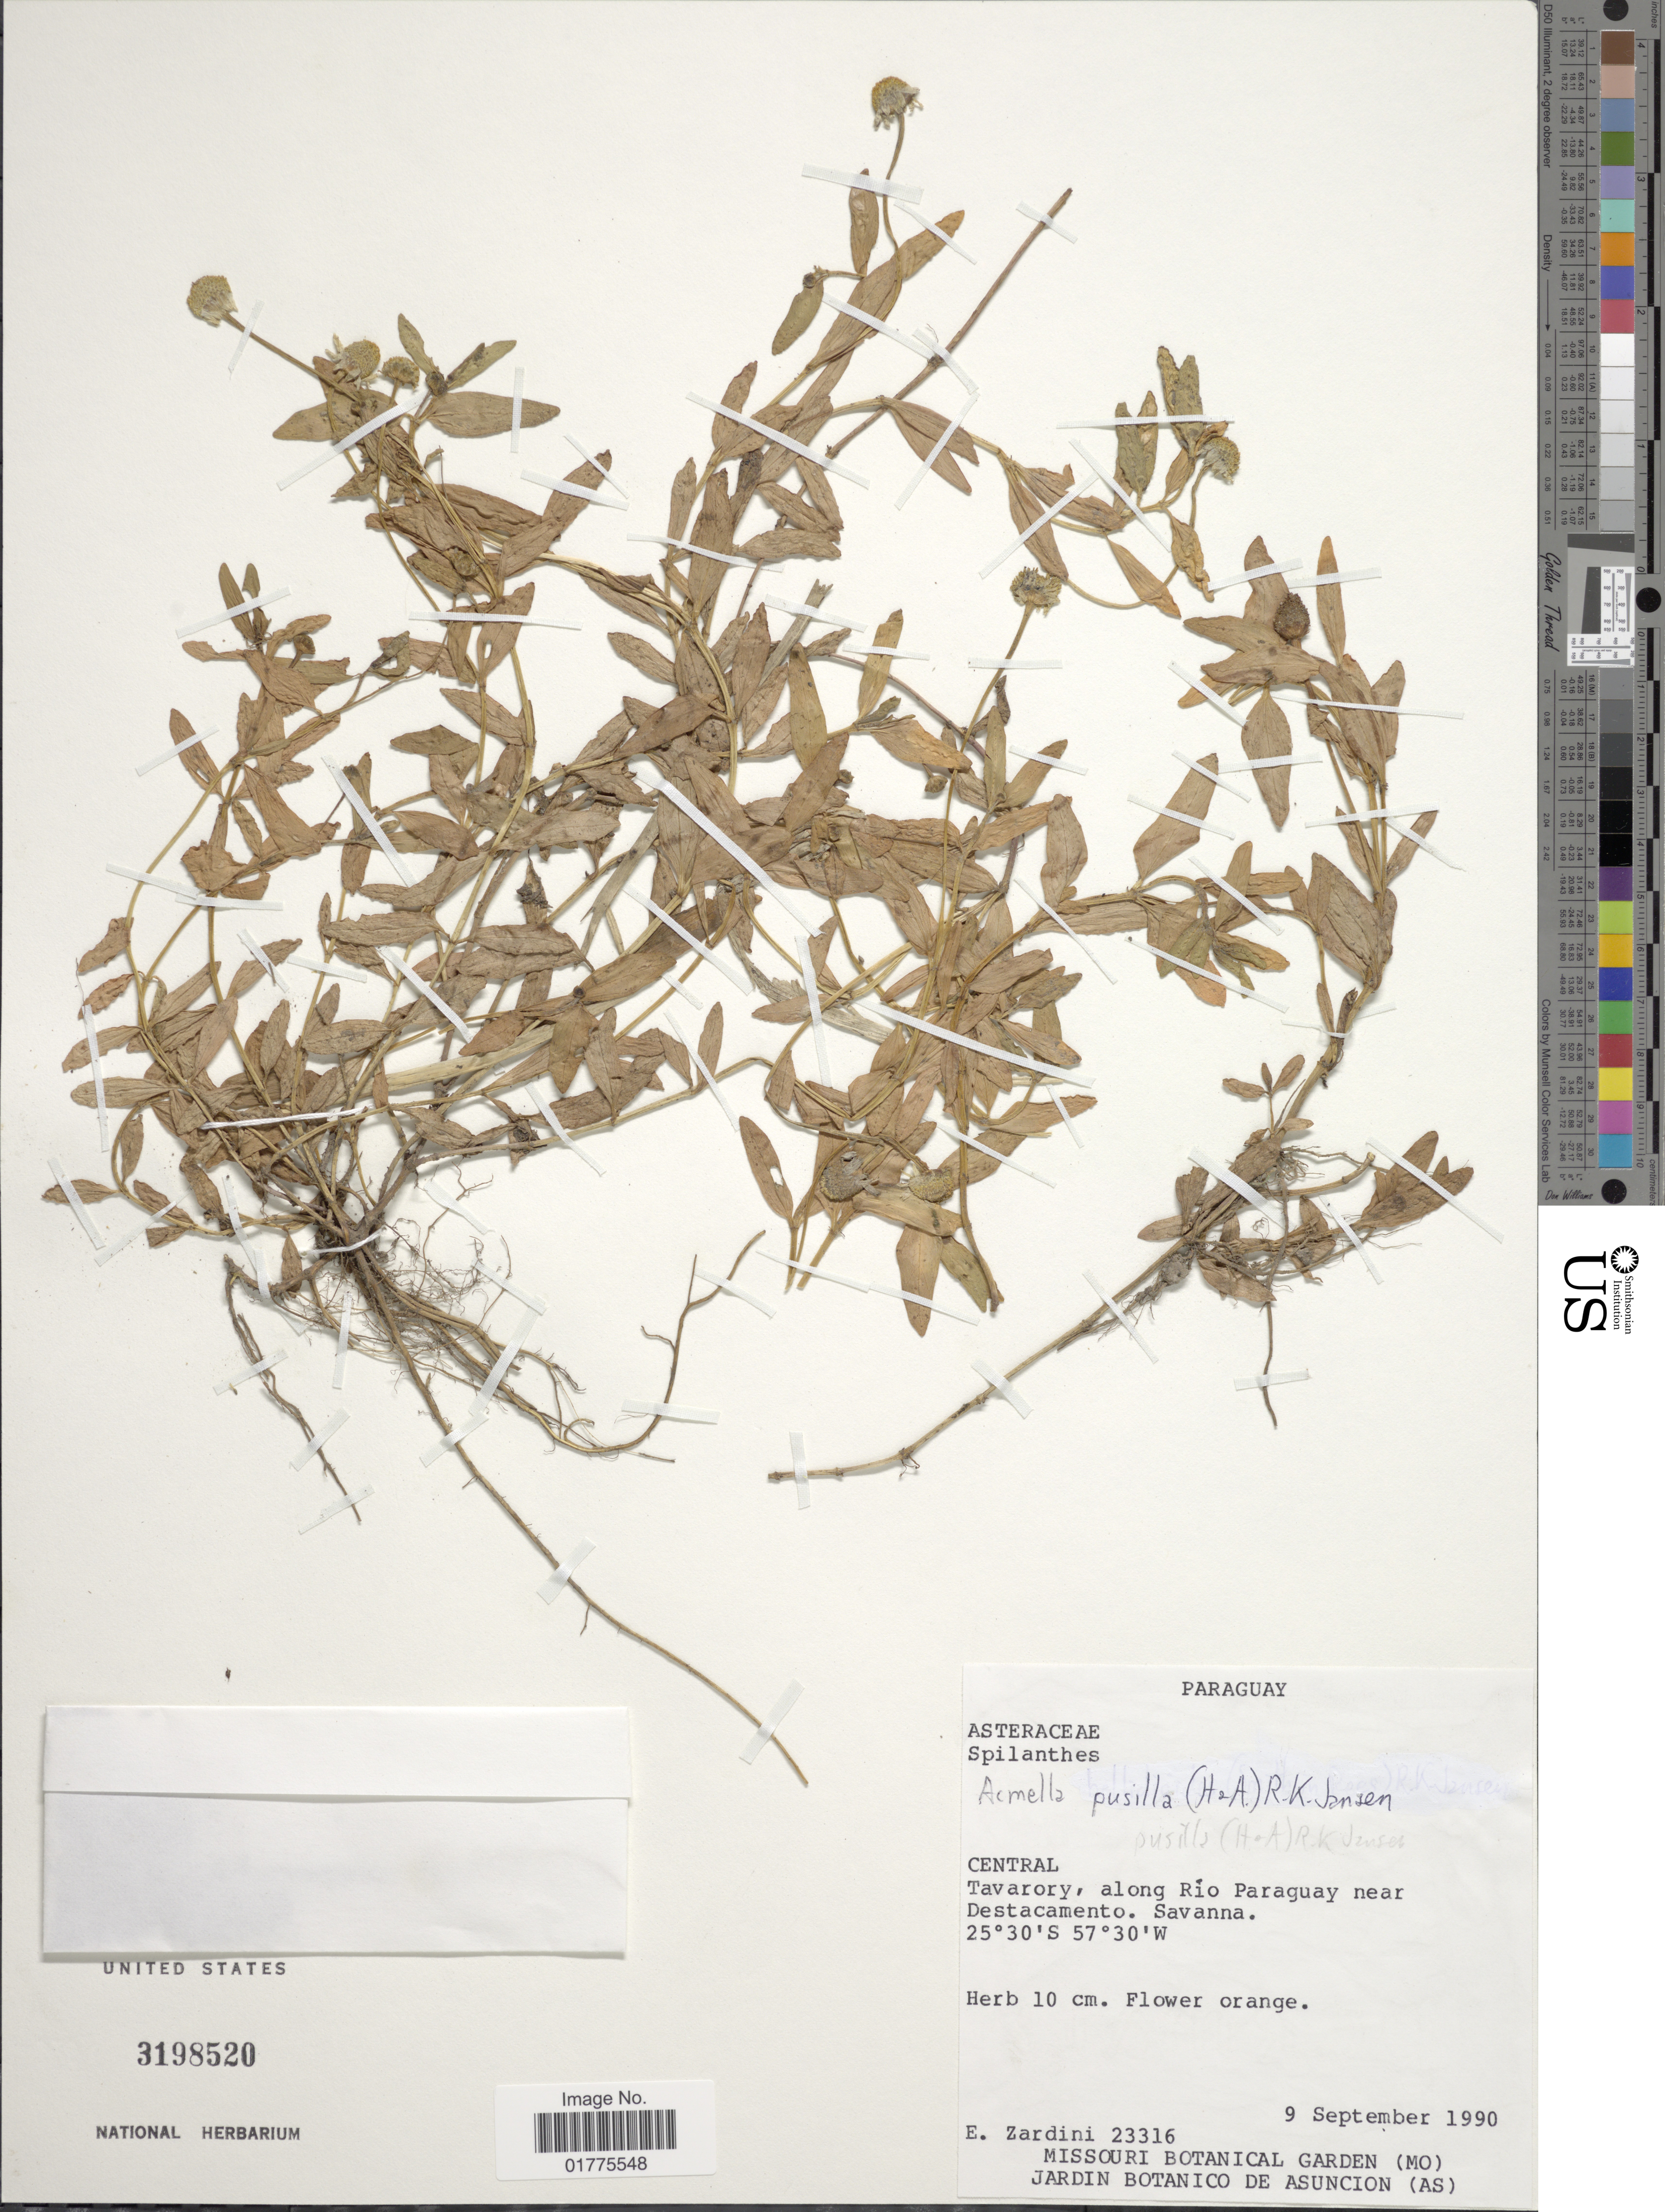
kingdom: Plantae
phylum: Tracheophyta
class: Magnoliopsida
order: Asterales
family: Asteraceae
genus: Acmella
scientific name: Acmella pusilla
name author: (Hook. & Arn.) R.K. Jansen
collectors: E. M. Zardini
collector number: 23316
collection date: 1990-09-09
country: Paraguay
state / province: Central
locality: Tavarory, along Rio Paraguay near Destacamento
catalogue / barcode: US 3198520